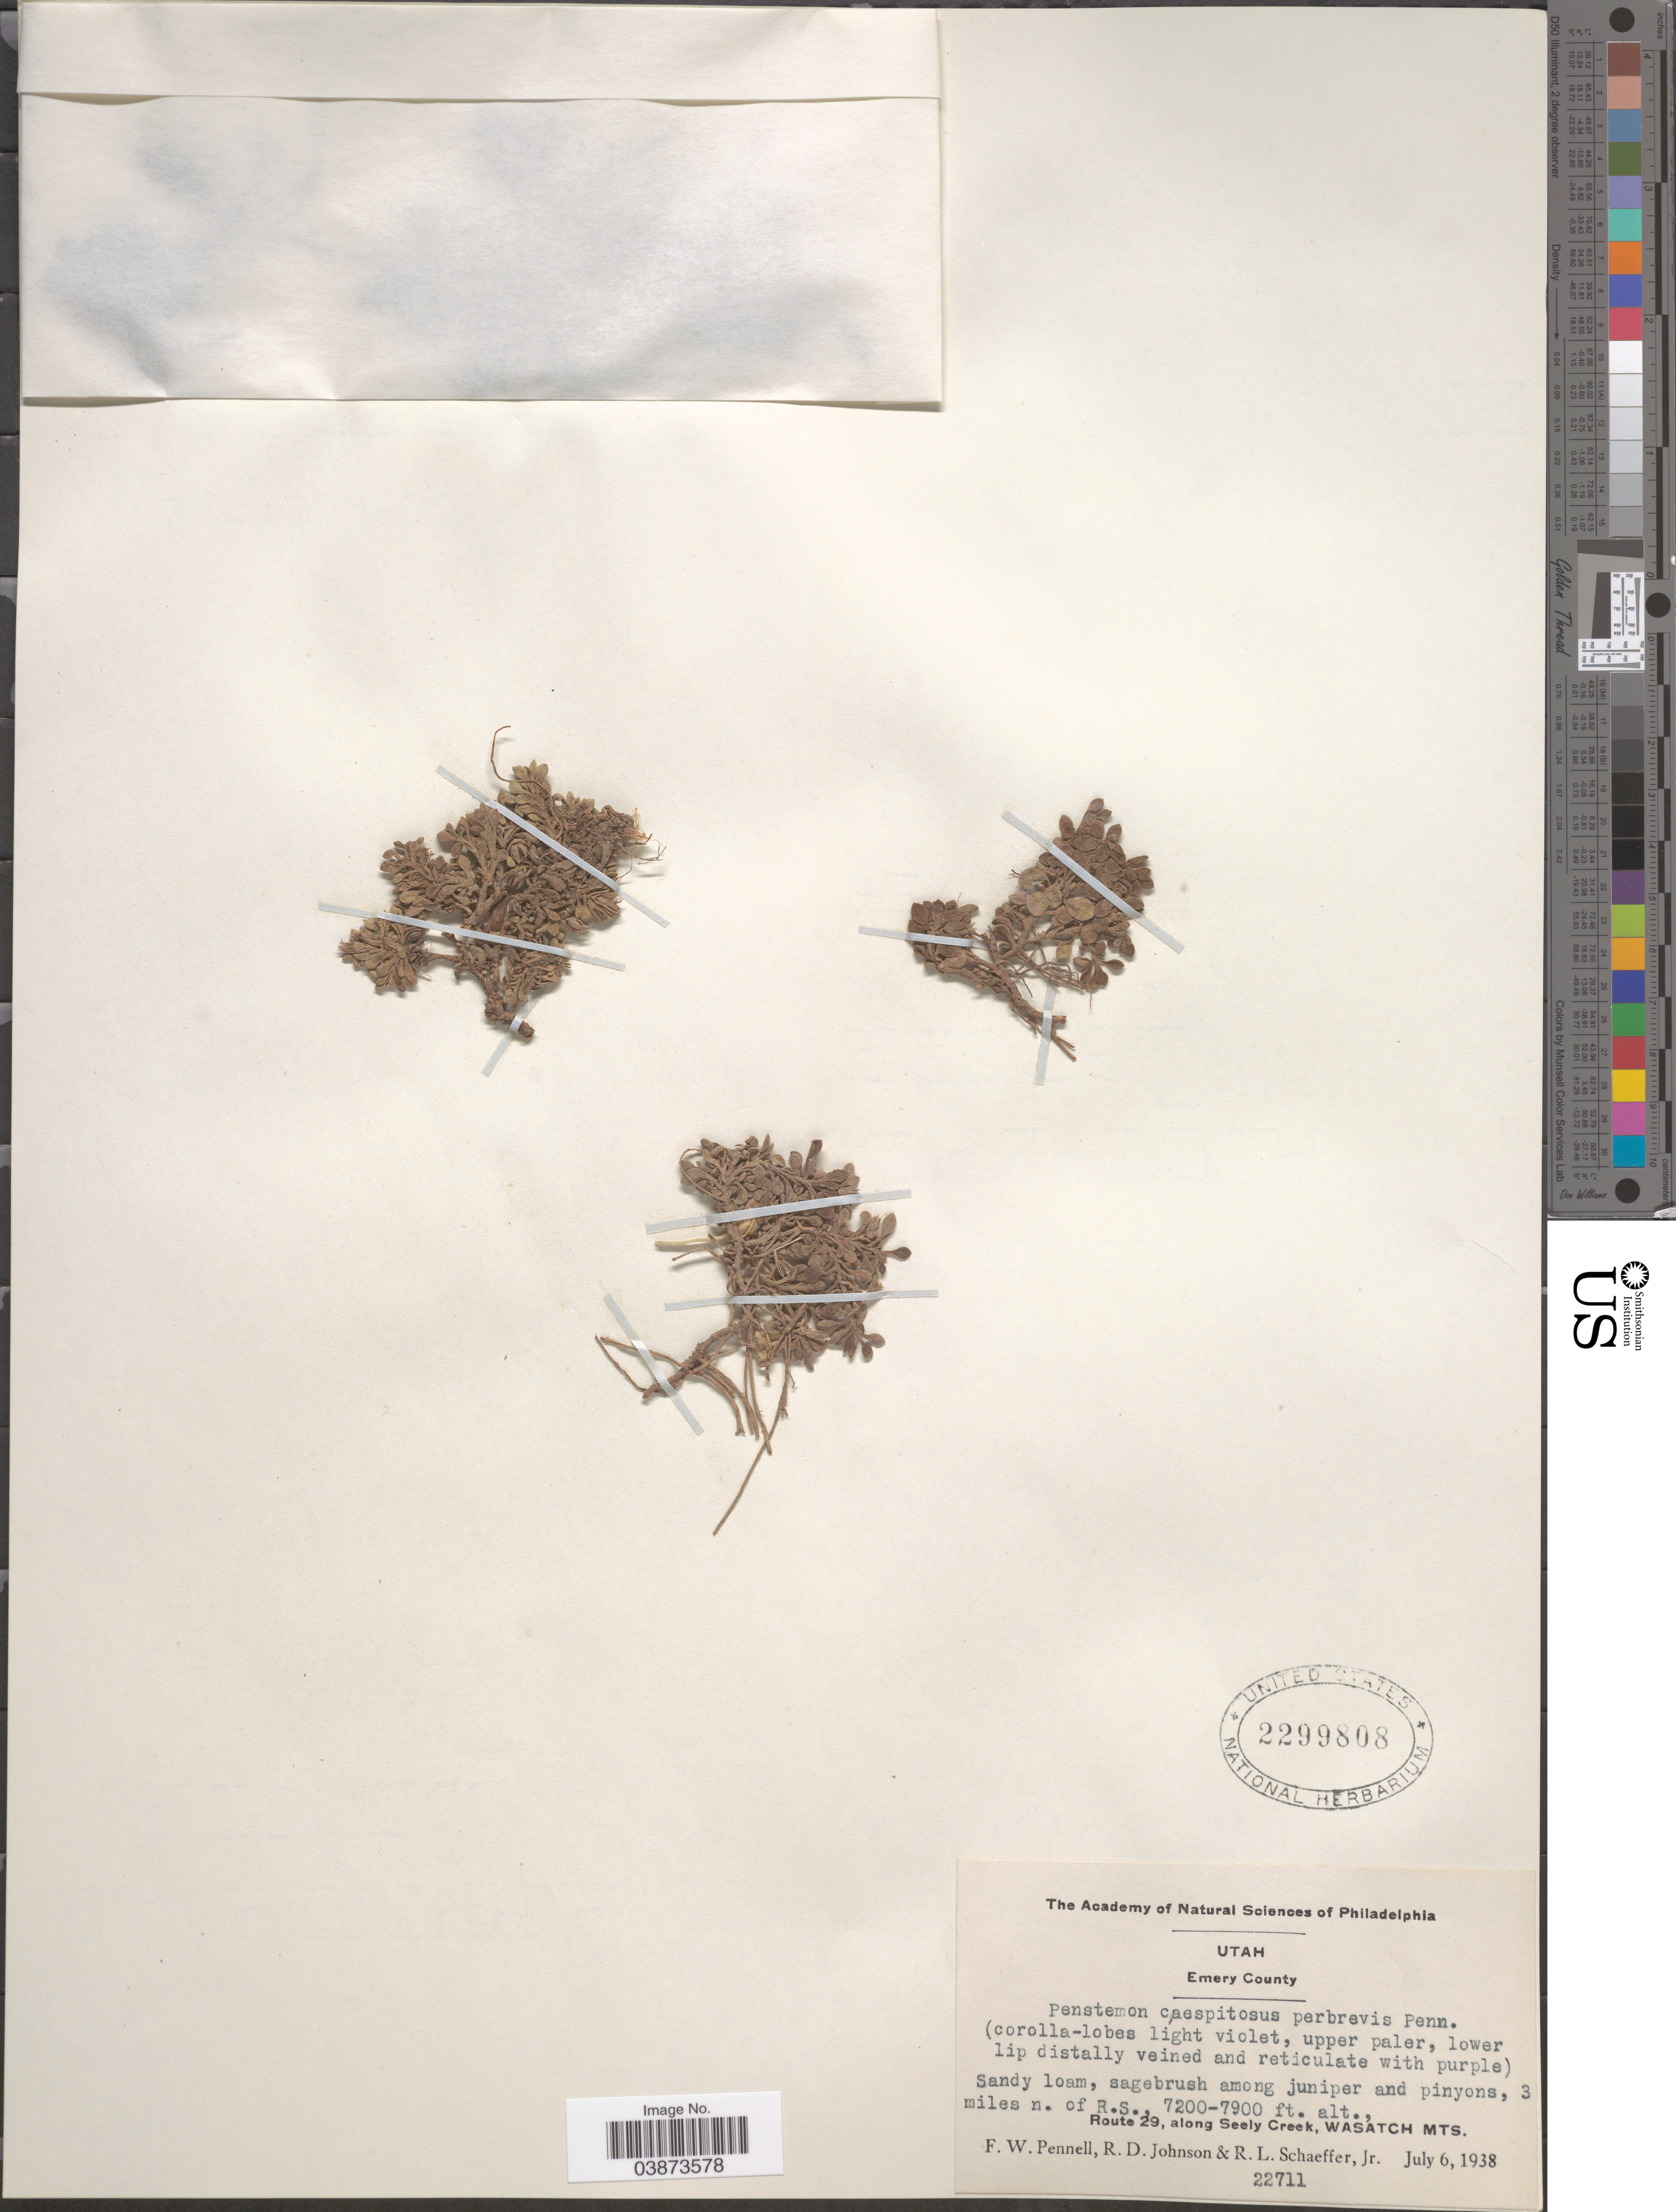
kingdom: Plantae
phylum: Tracheophyta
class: Magnoliopsida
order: Lamiales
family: Plantaginaceae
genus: Penstemon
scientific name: Penstemon caespitosus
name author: Nutt. ex A. Gray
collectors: F. W. Pennell, R. D. Johnson & R. L. Schaeffer Jr.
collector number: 22711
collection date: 1938-07-06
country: United States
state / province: Utah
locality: Emery County. 3 miles n. of R.S. Route 29, along Seely Creek, Wasatch Mts.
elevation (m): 2195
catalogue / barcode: US 2299808